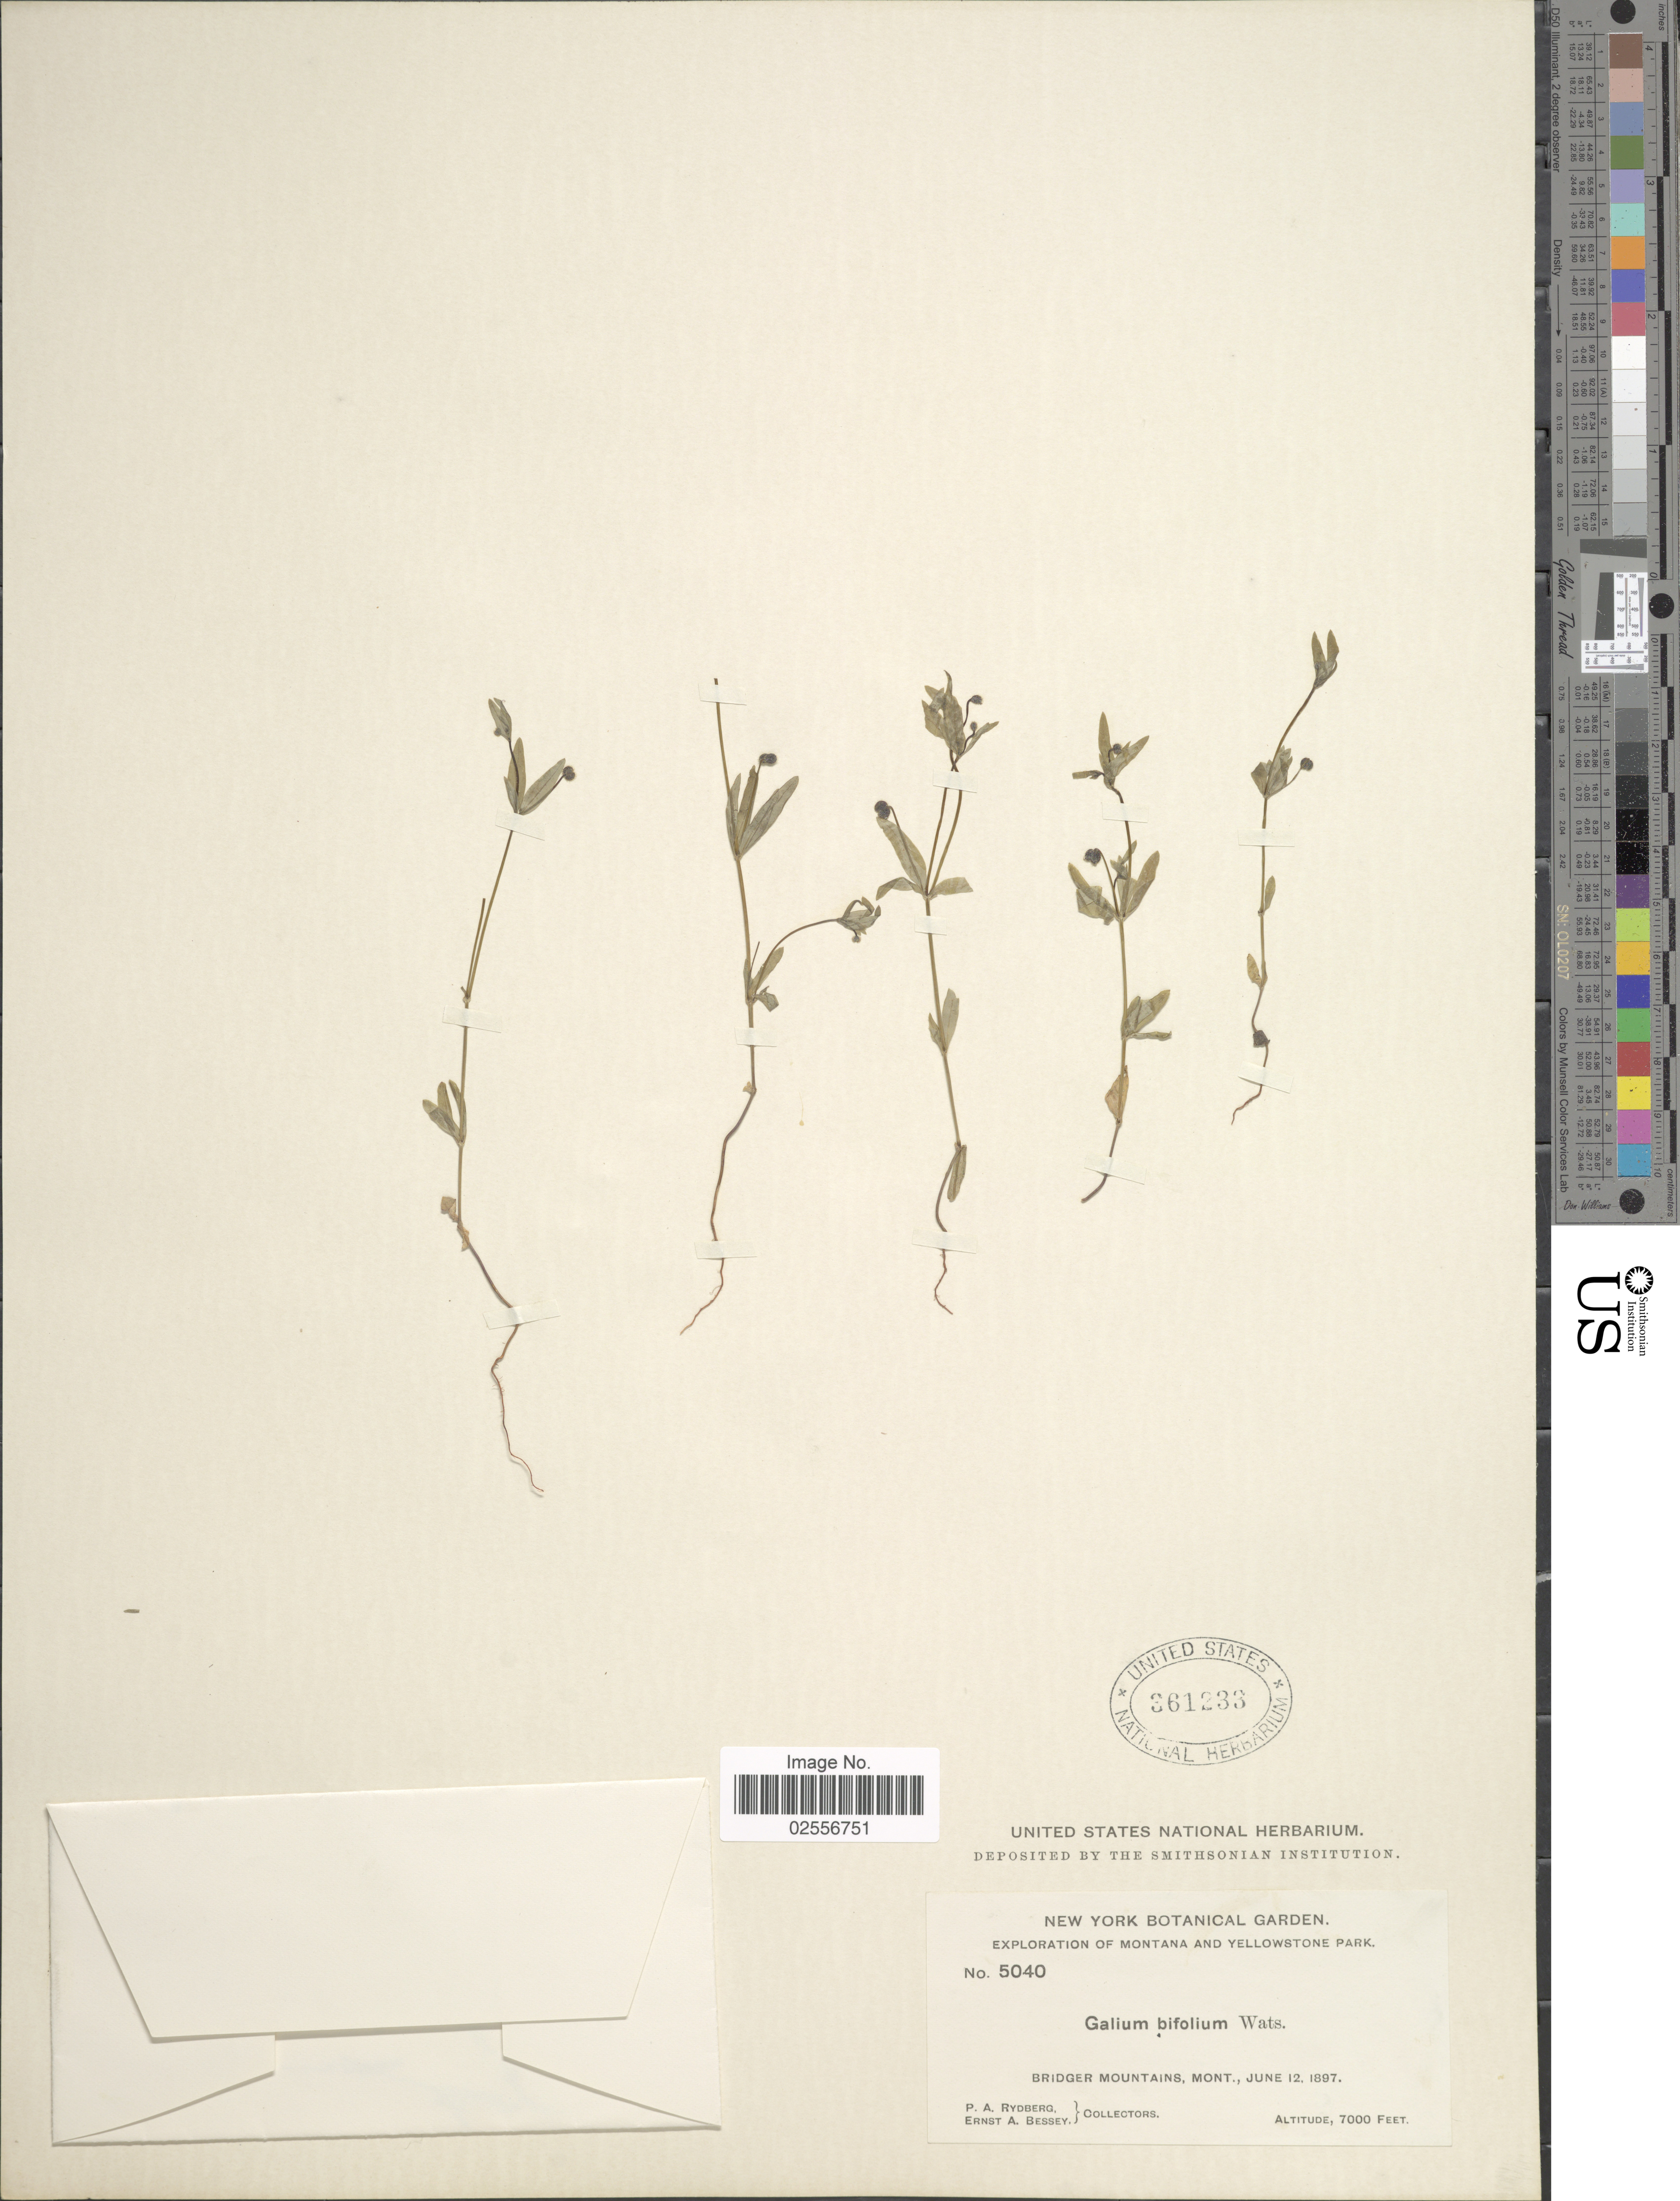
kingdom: Plantae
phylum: Tracheophyta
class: Magnoliopsida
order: Gentianales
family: Rubiaceae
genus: Galium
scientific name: Galium bifolium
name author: S. Watson in C. King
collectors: P. A. Rydberg & E. Bessey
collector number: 5040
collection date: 1897-06-12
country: United States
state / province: Montana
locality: Montana and Yellowstone Park. Bridger Mountains.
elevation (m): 2134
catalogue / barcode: US 361233